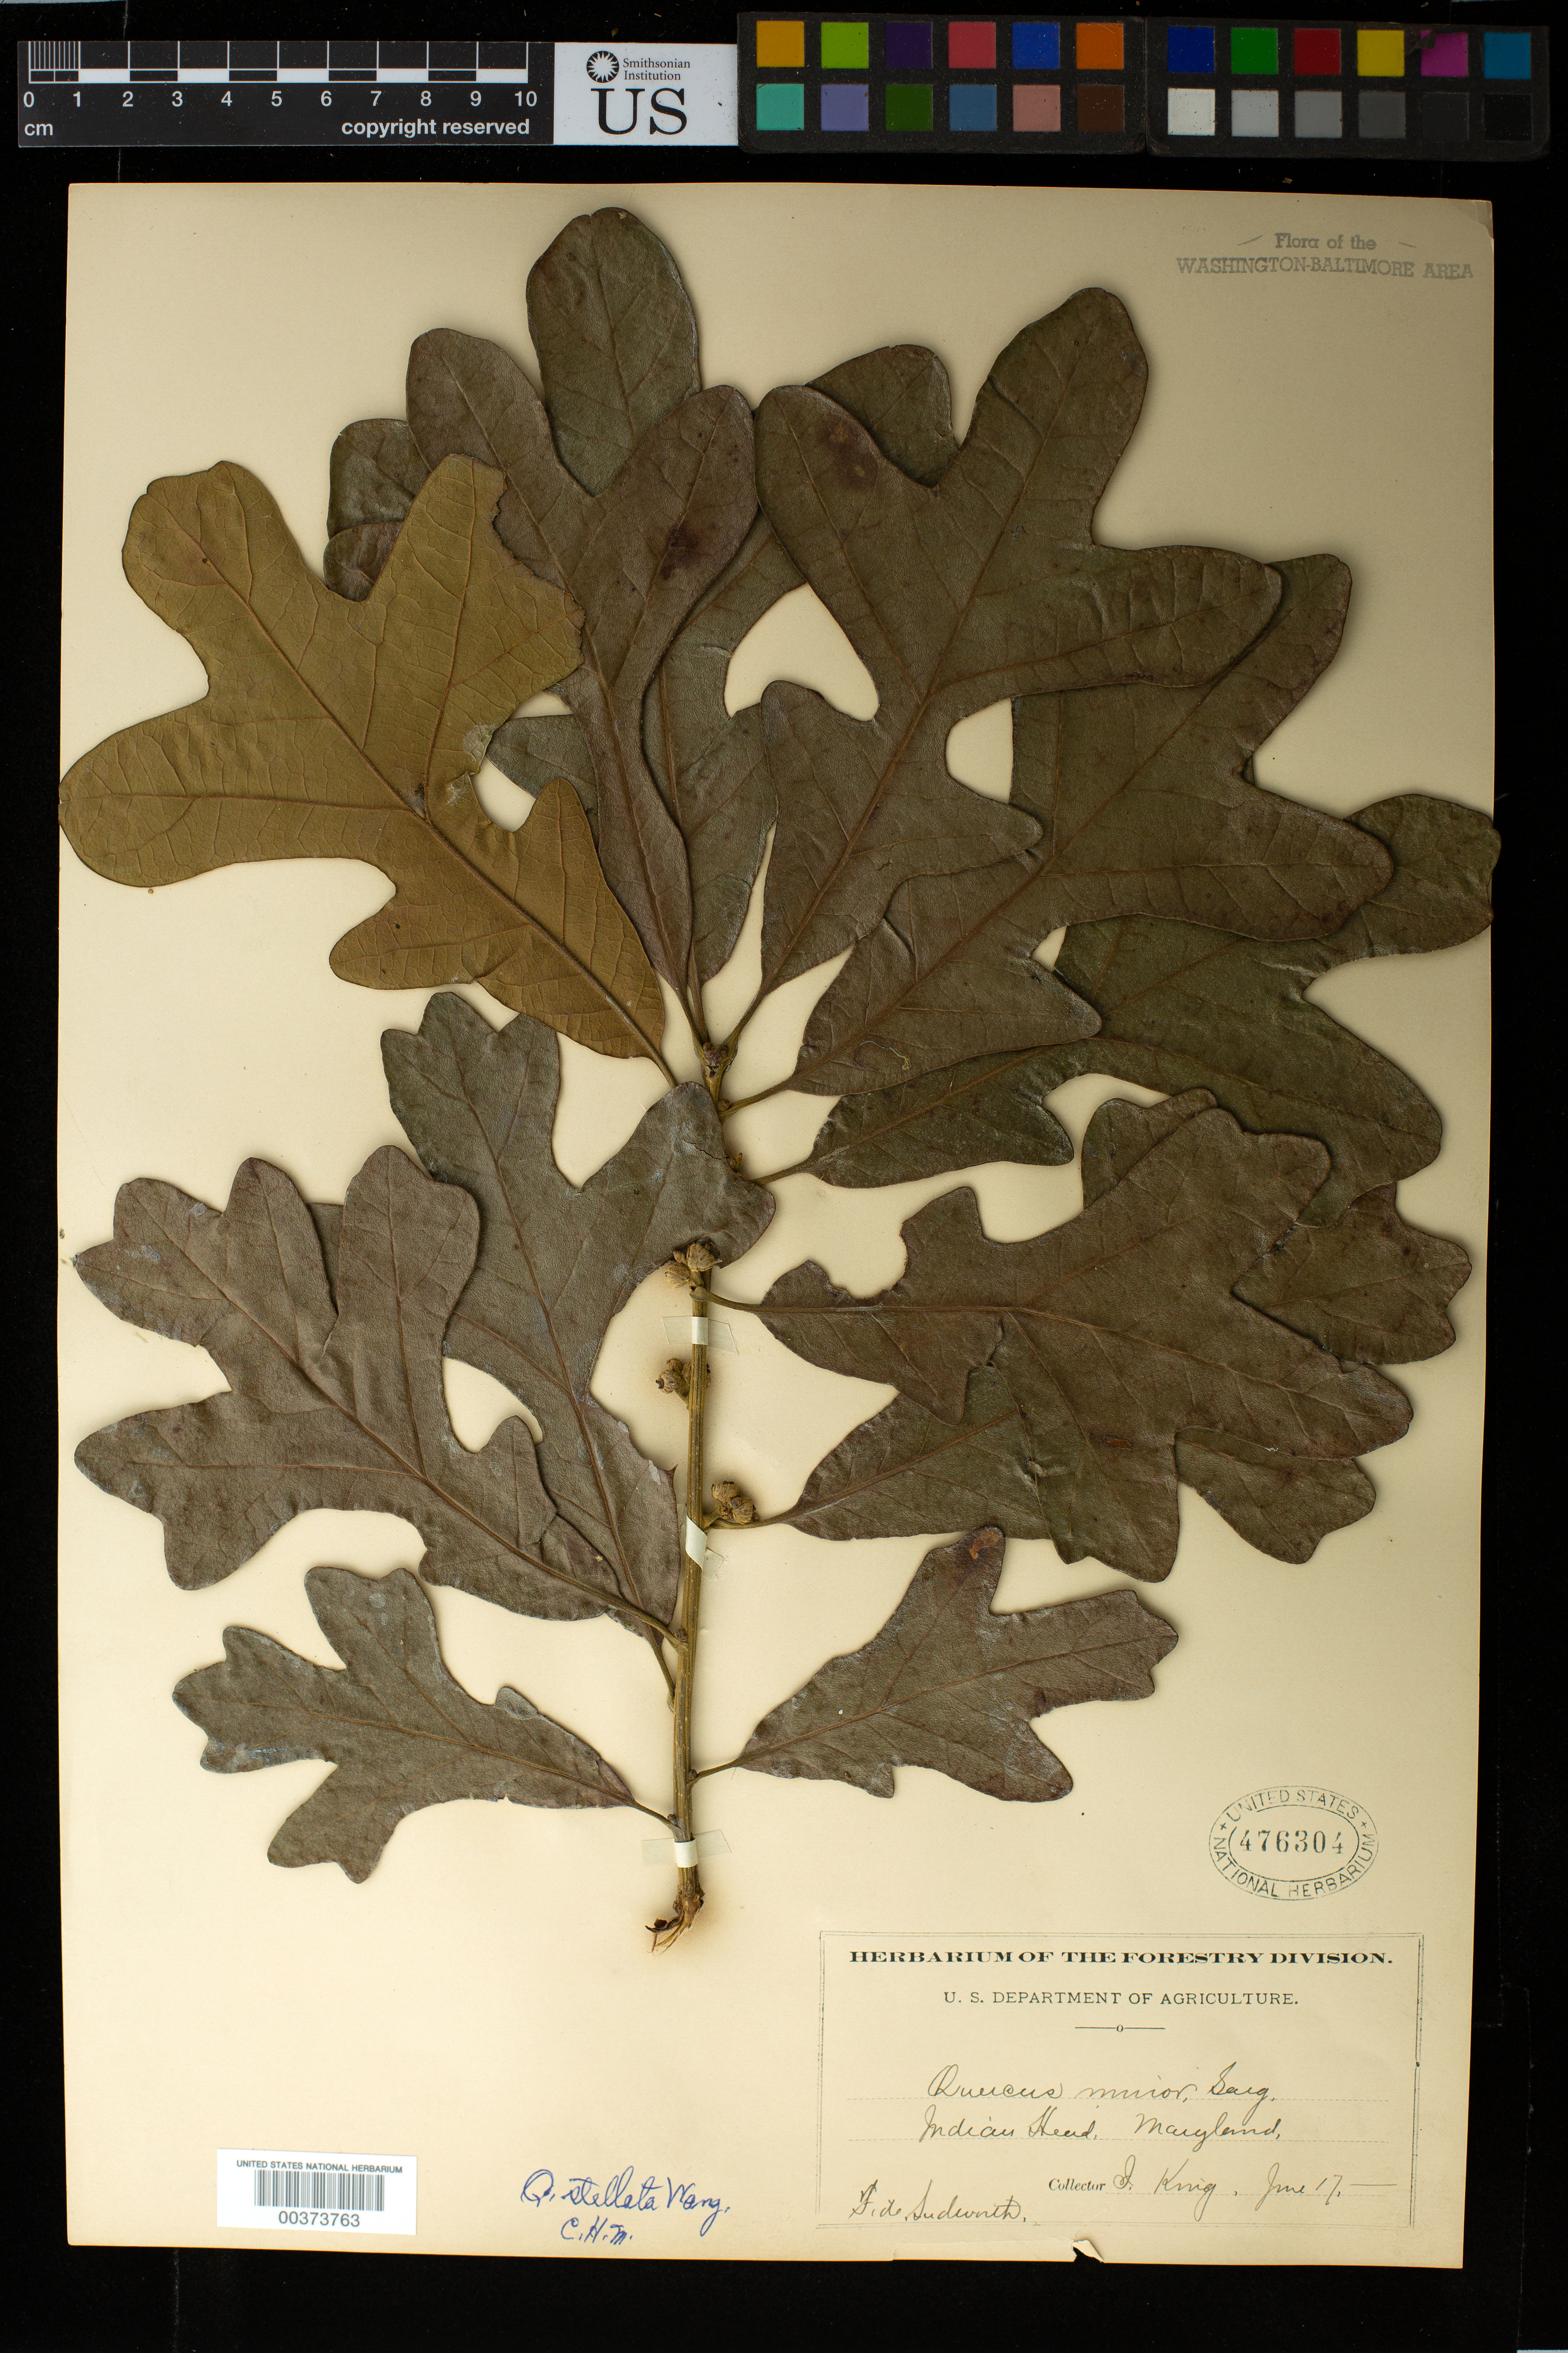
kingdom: Plantae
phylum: Tracheophyta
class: Magnoliopsida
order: Fagales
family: Fagaceae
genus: Quercus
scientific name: Quercus stellata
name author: Wangenh.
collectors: J. King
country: United States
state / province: Maryland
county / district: Charles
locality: Indian Head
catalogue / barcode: US 476304